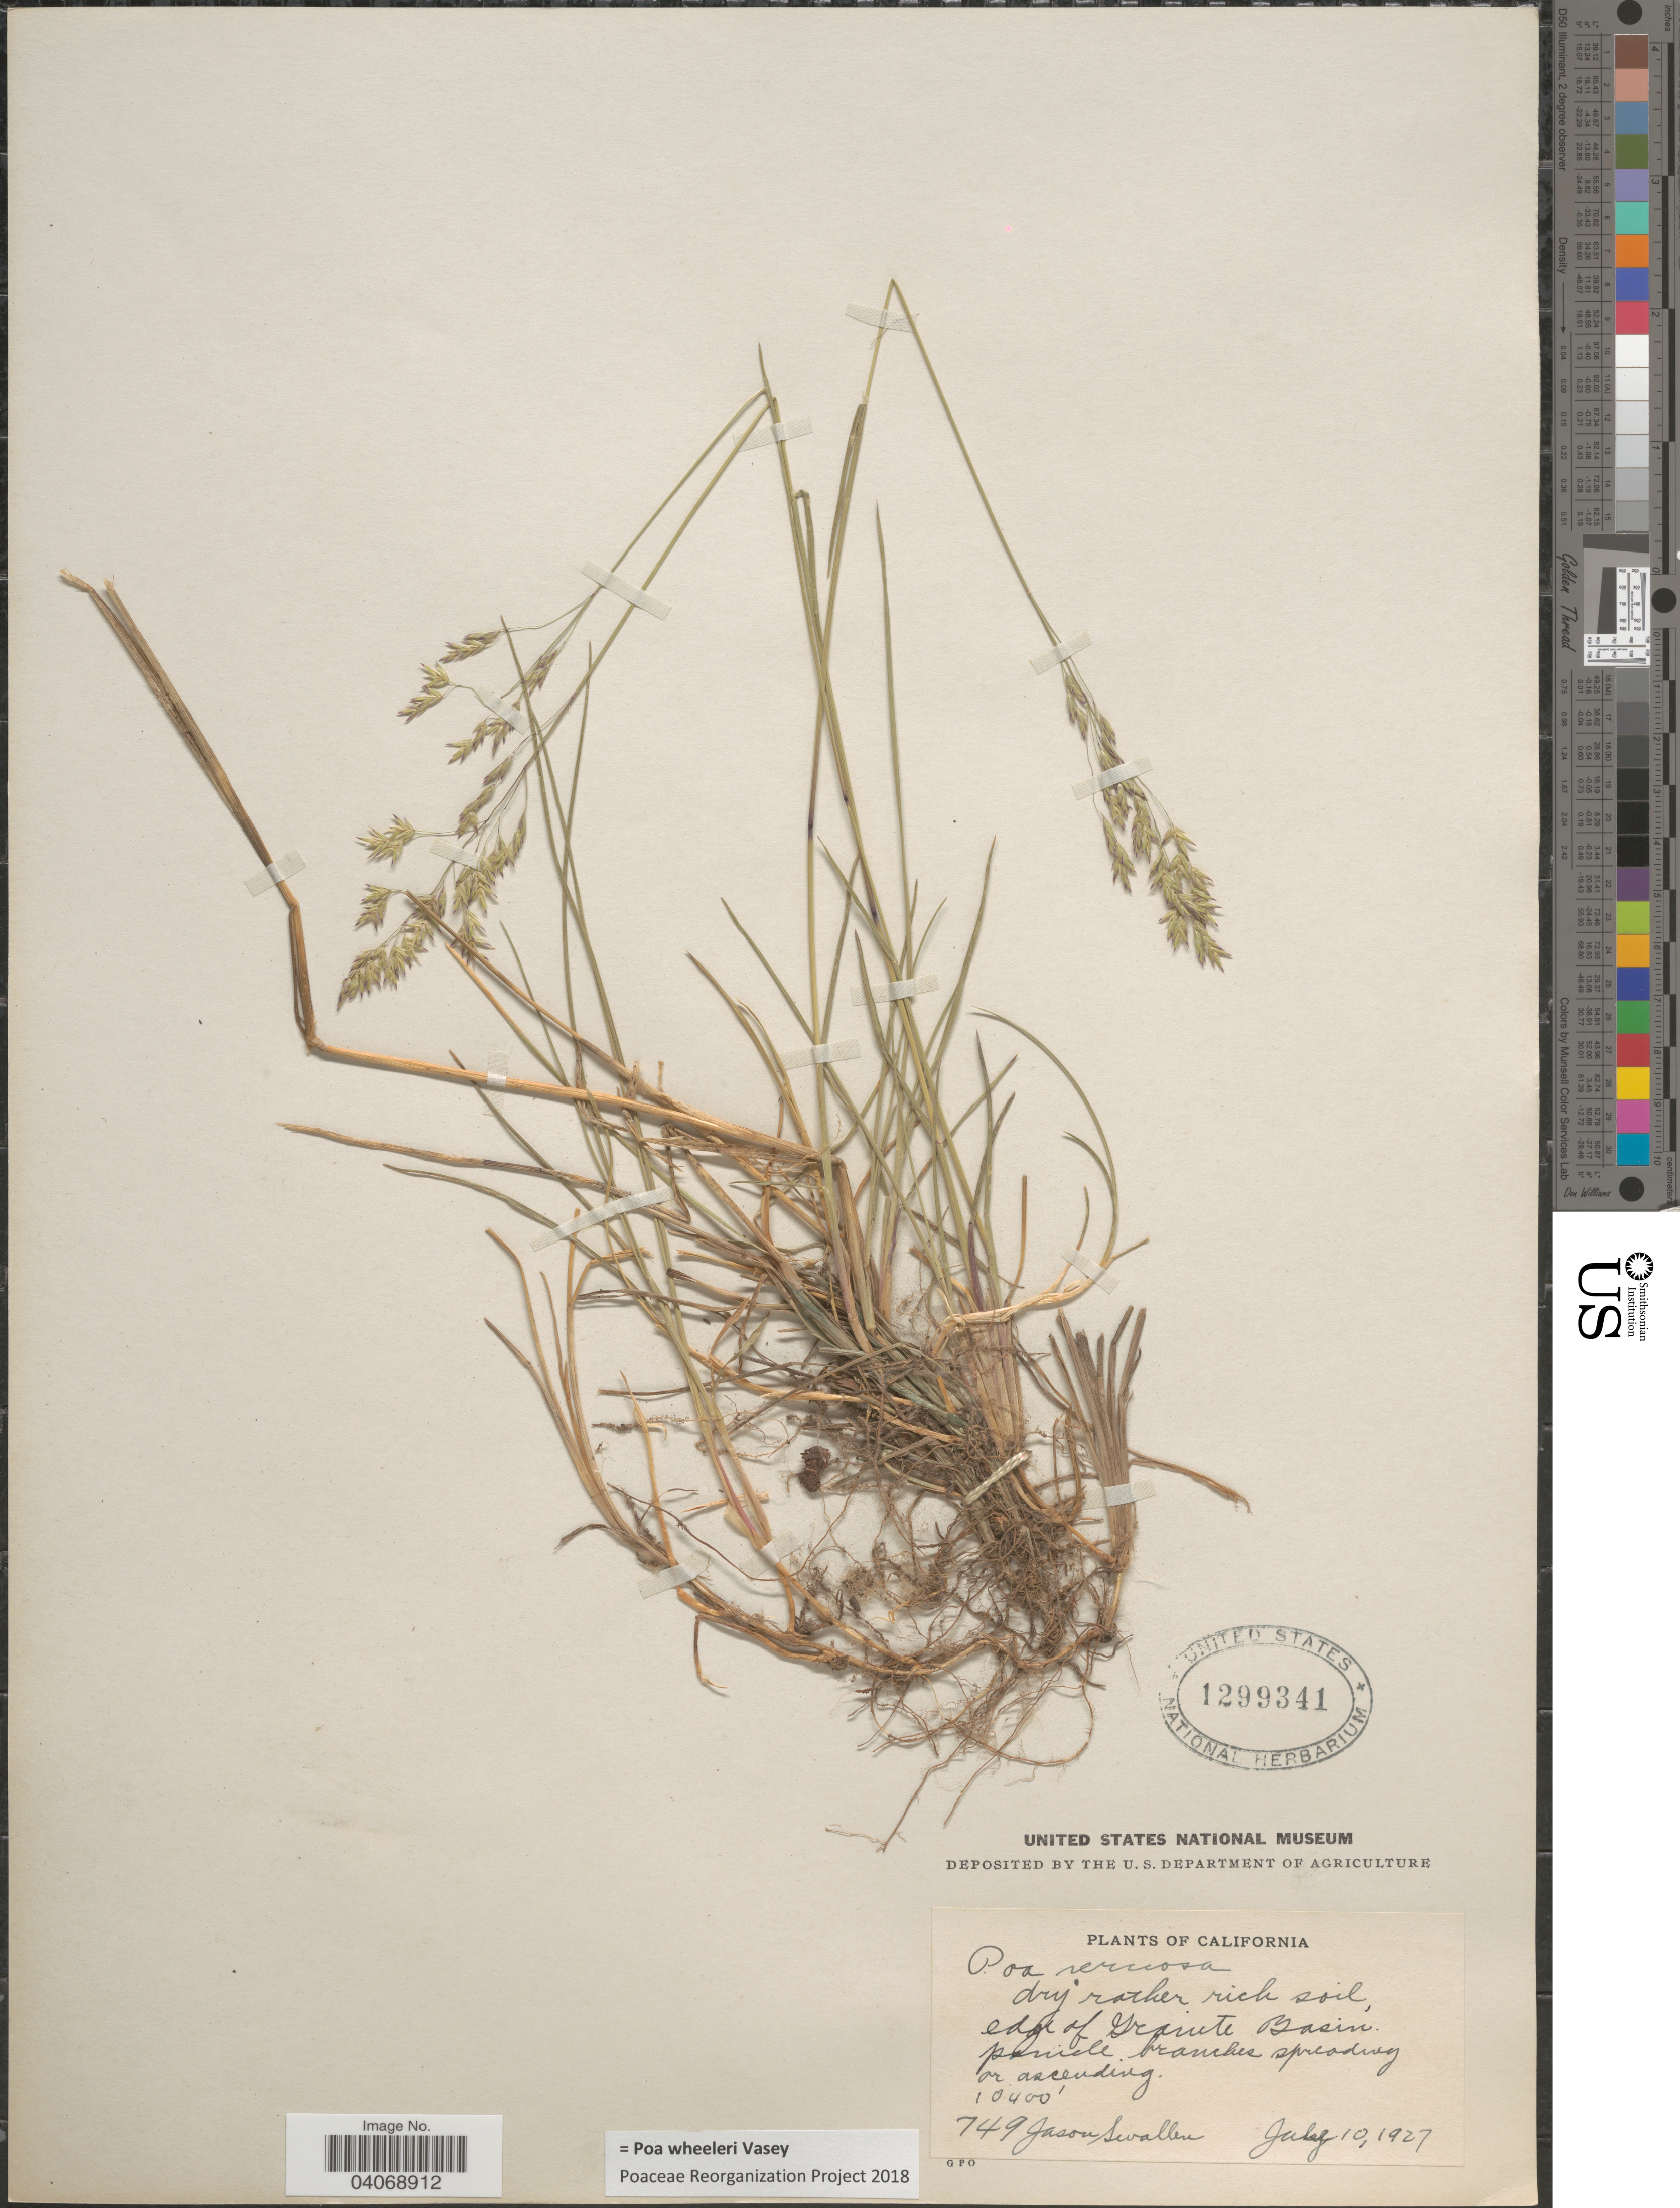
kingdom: Plantae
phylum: Tracheophyta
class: Liliopsida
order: Poales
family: Poaceae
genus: Poa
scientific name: Poa wheeleri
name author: Vasey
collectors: J. R. Swallen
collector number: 749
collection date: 1927-07-10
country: United States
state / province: California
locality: Dry rather rich soil, edge of Granite Basin.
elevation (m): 3170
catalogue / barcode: US 1299341